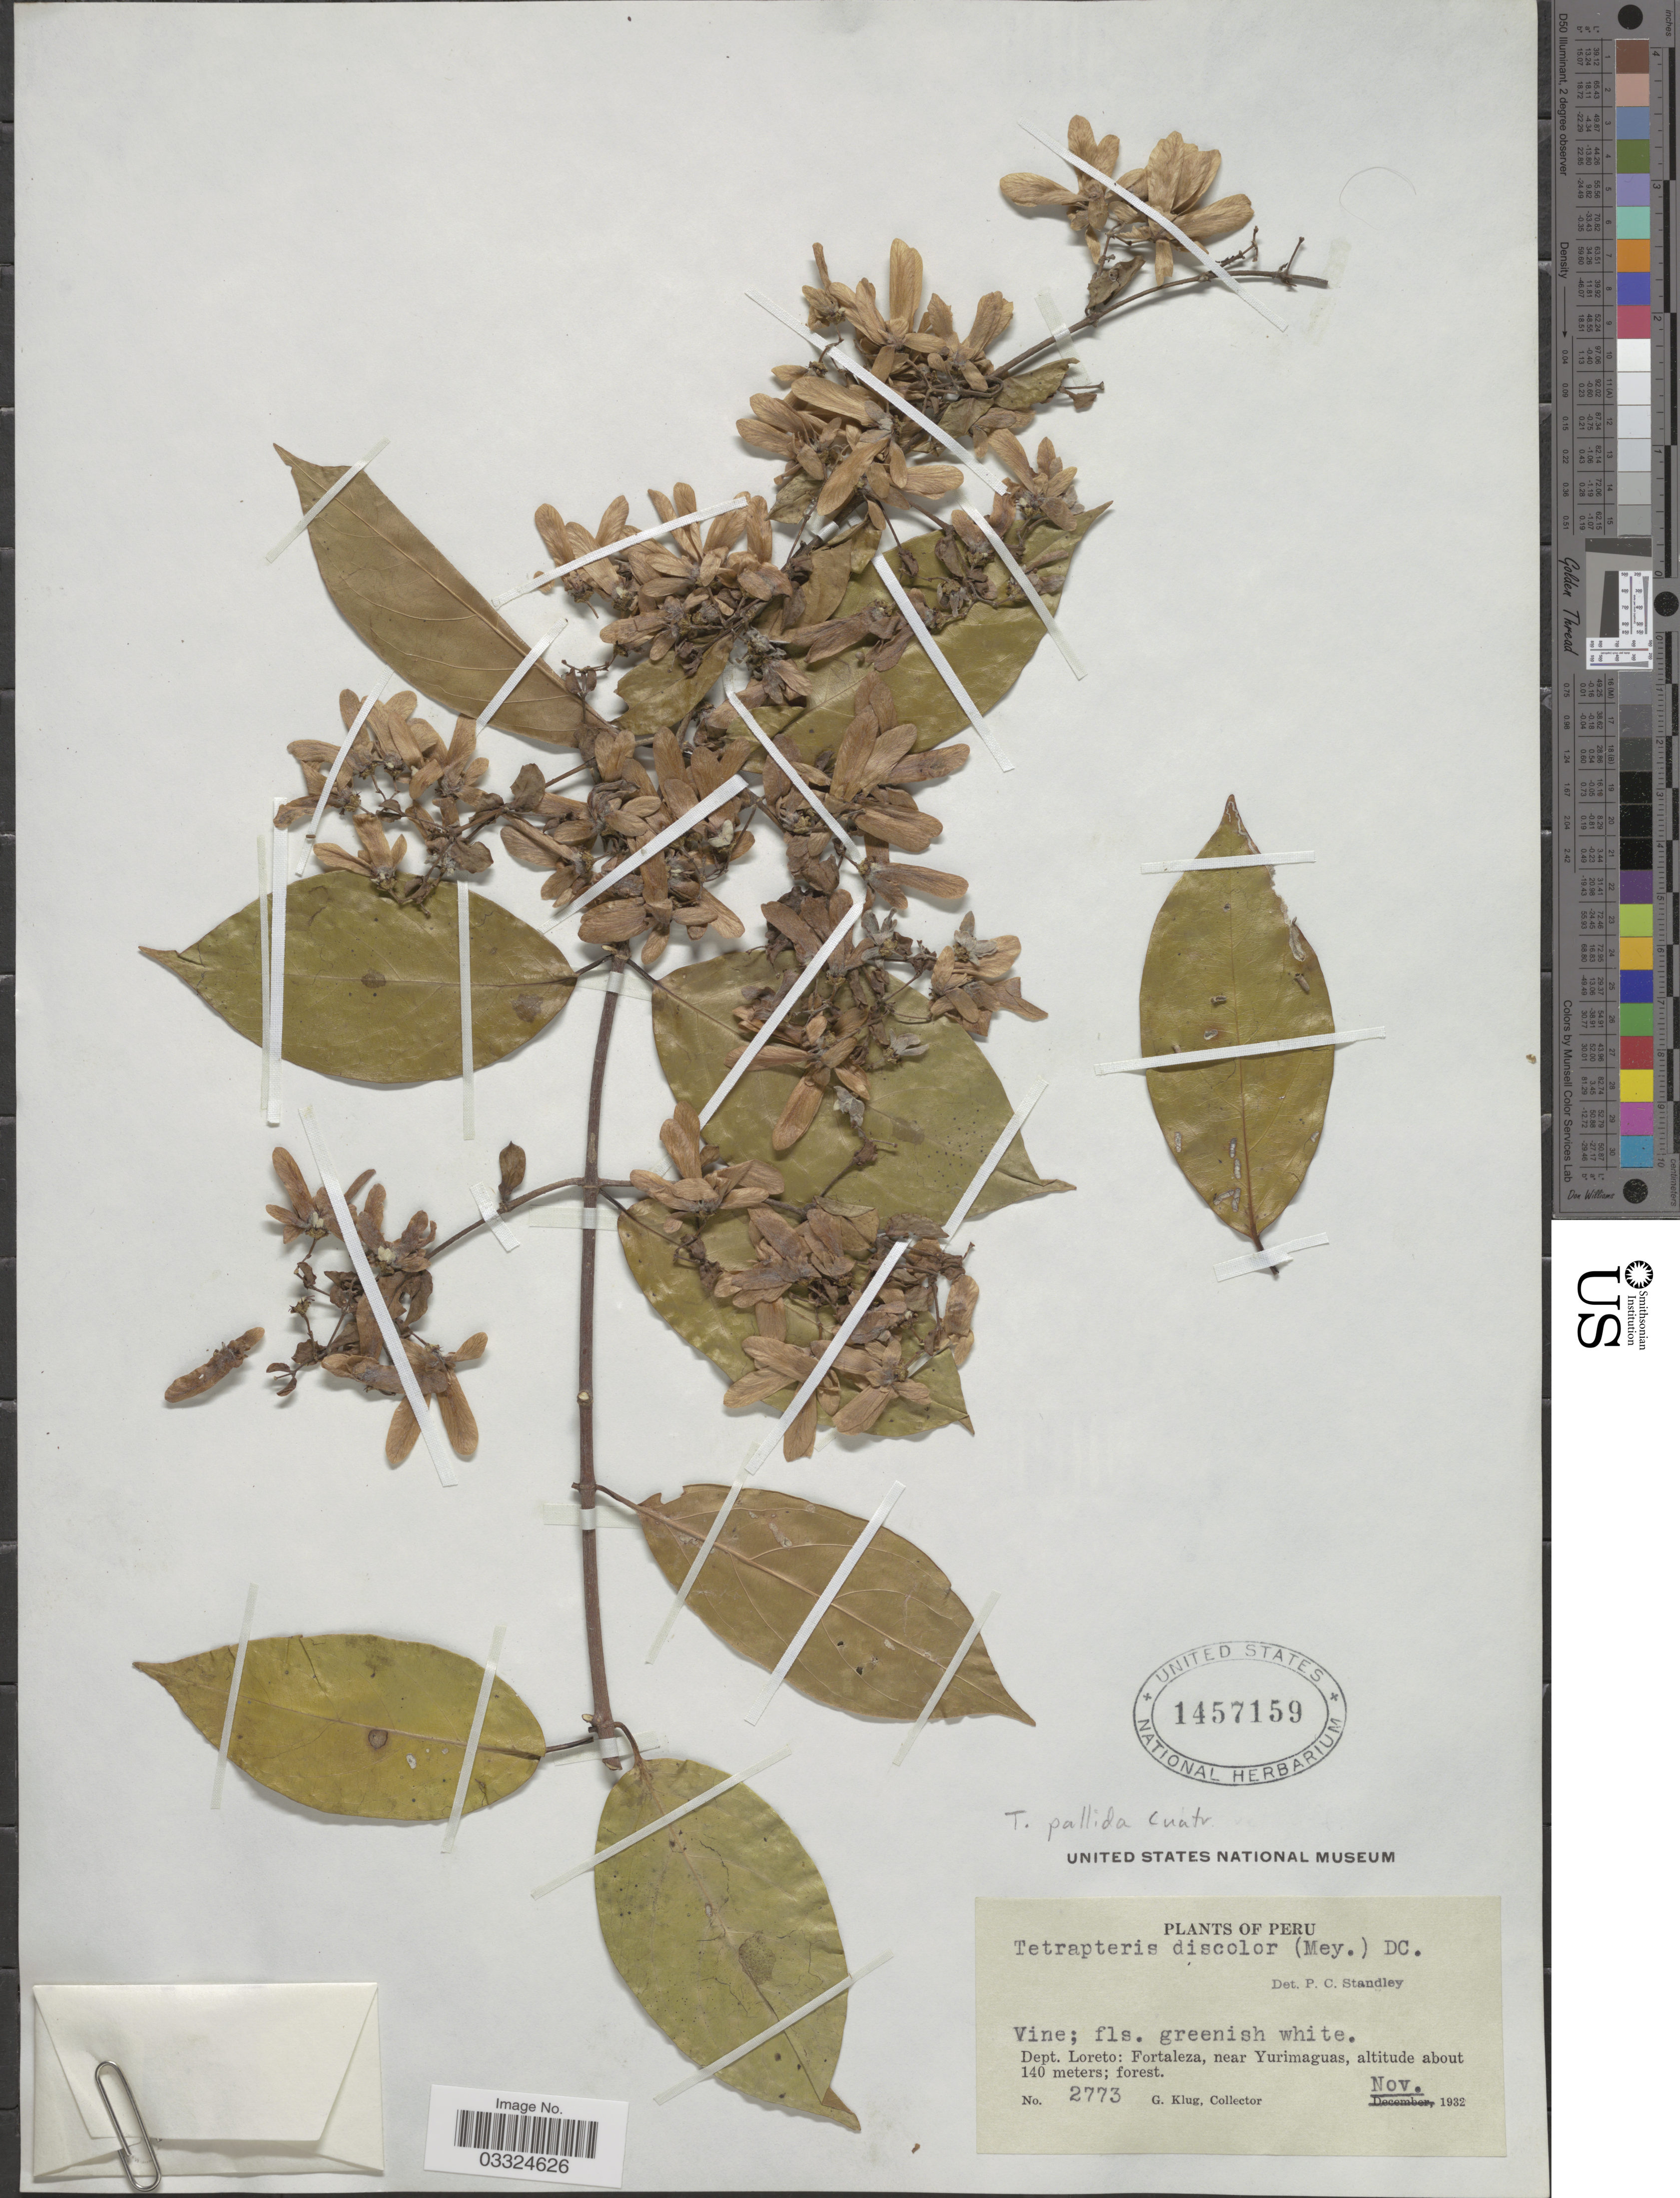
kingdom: Plantae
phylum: Tracheophyta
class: Magnoliopsida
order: Malpighiales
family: Malpighiaceae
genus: Tetrapterys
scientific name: Tetrapterys nitida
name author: A. Juss.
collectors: G. Klug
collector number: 2773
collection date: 1932-11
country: Peru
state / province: Loreto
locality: Fortaleza, near Yurimaguas.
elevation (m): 140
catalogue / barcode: US 1457159